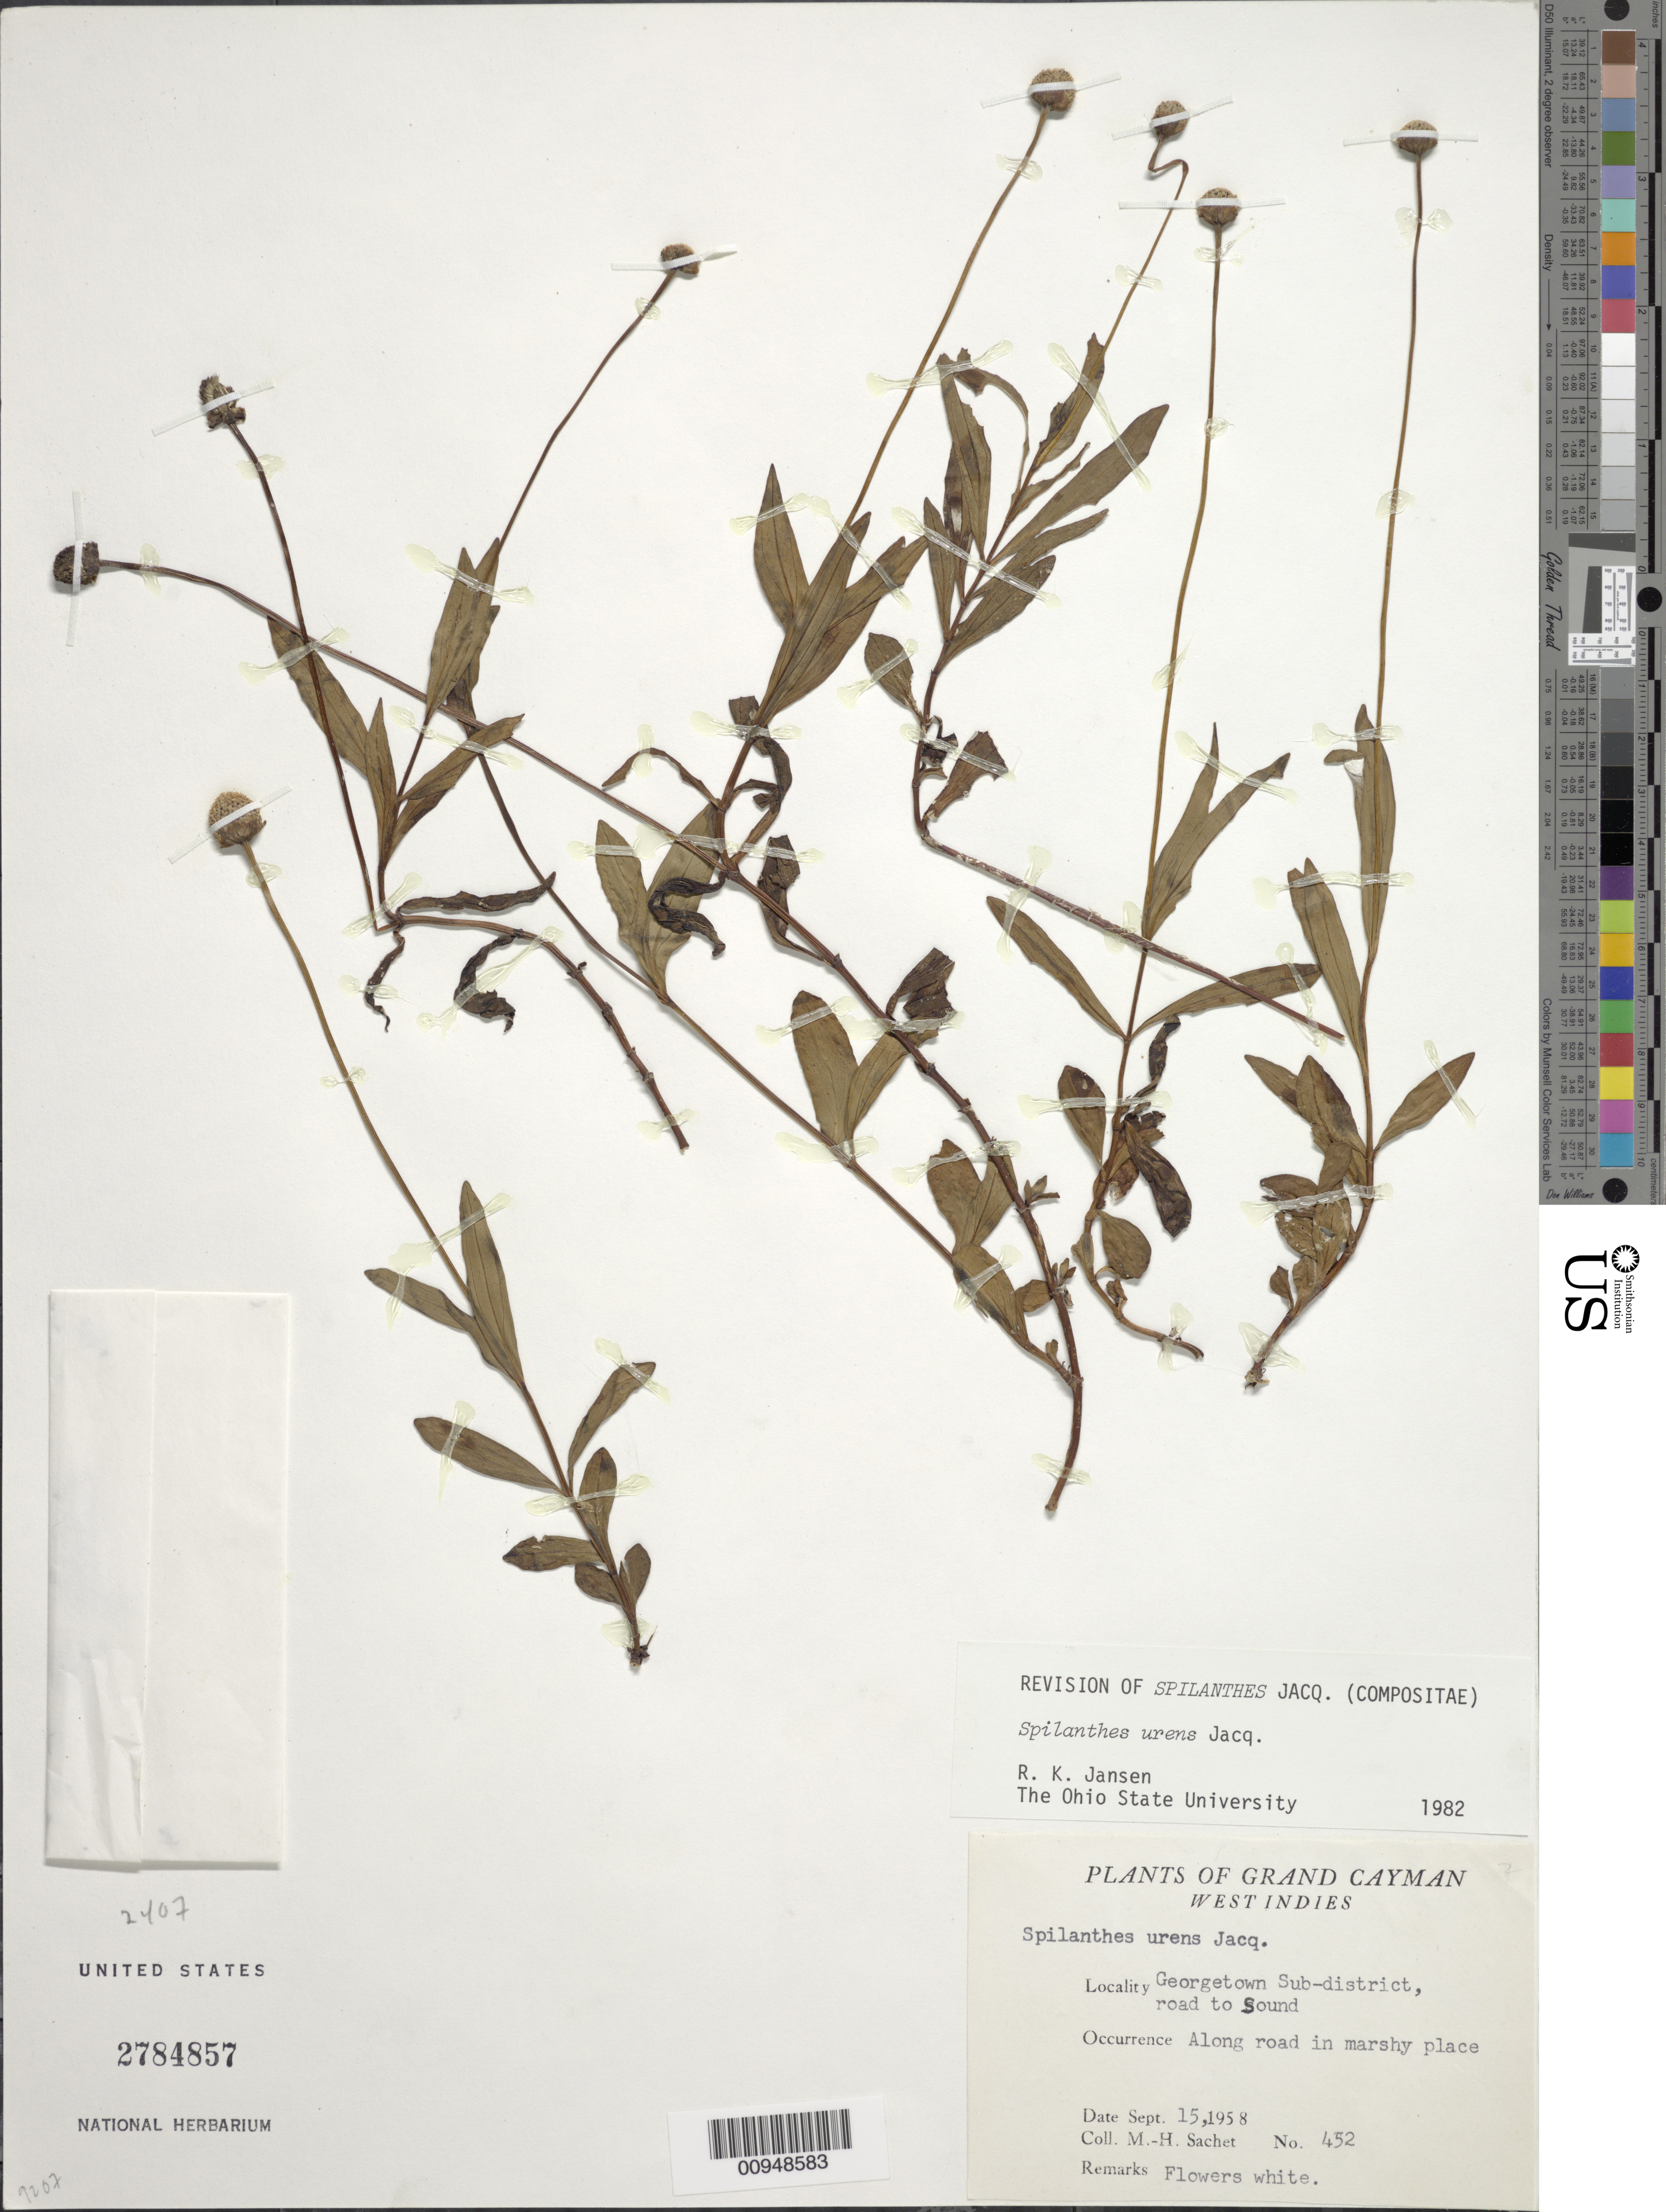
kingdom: Plantae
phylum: Tracheophyta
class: Magnoliopsida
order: Asterales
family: Asteraceae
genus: Spilanthes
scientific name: Spilanthes urens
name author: Jacq.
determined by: Jansen, R. K.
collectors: M.-H. Sachet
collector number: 452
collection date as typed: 15 Sep 1958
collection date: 1958-09-15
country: Cayman Islands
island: Grand Cayman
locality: Georgetown, road to Sound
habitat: Along road in marshy place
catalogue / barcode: US 2784857